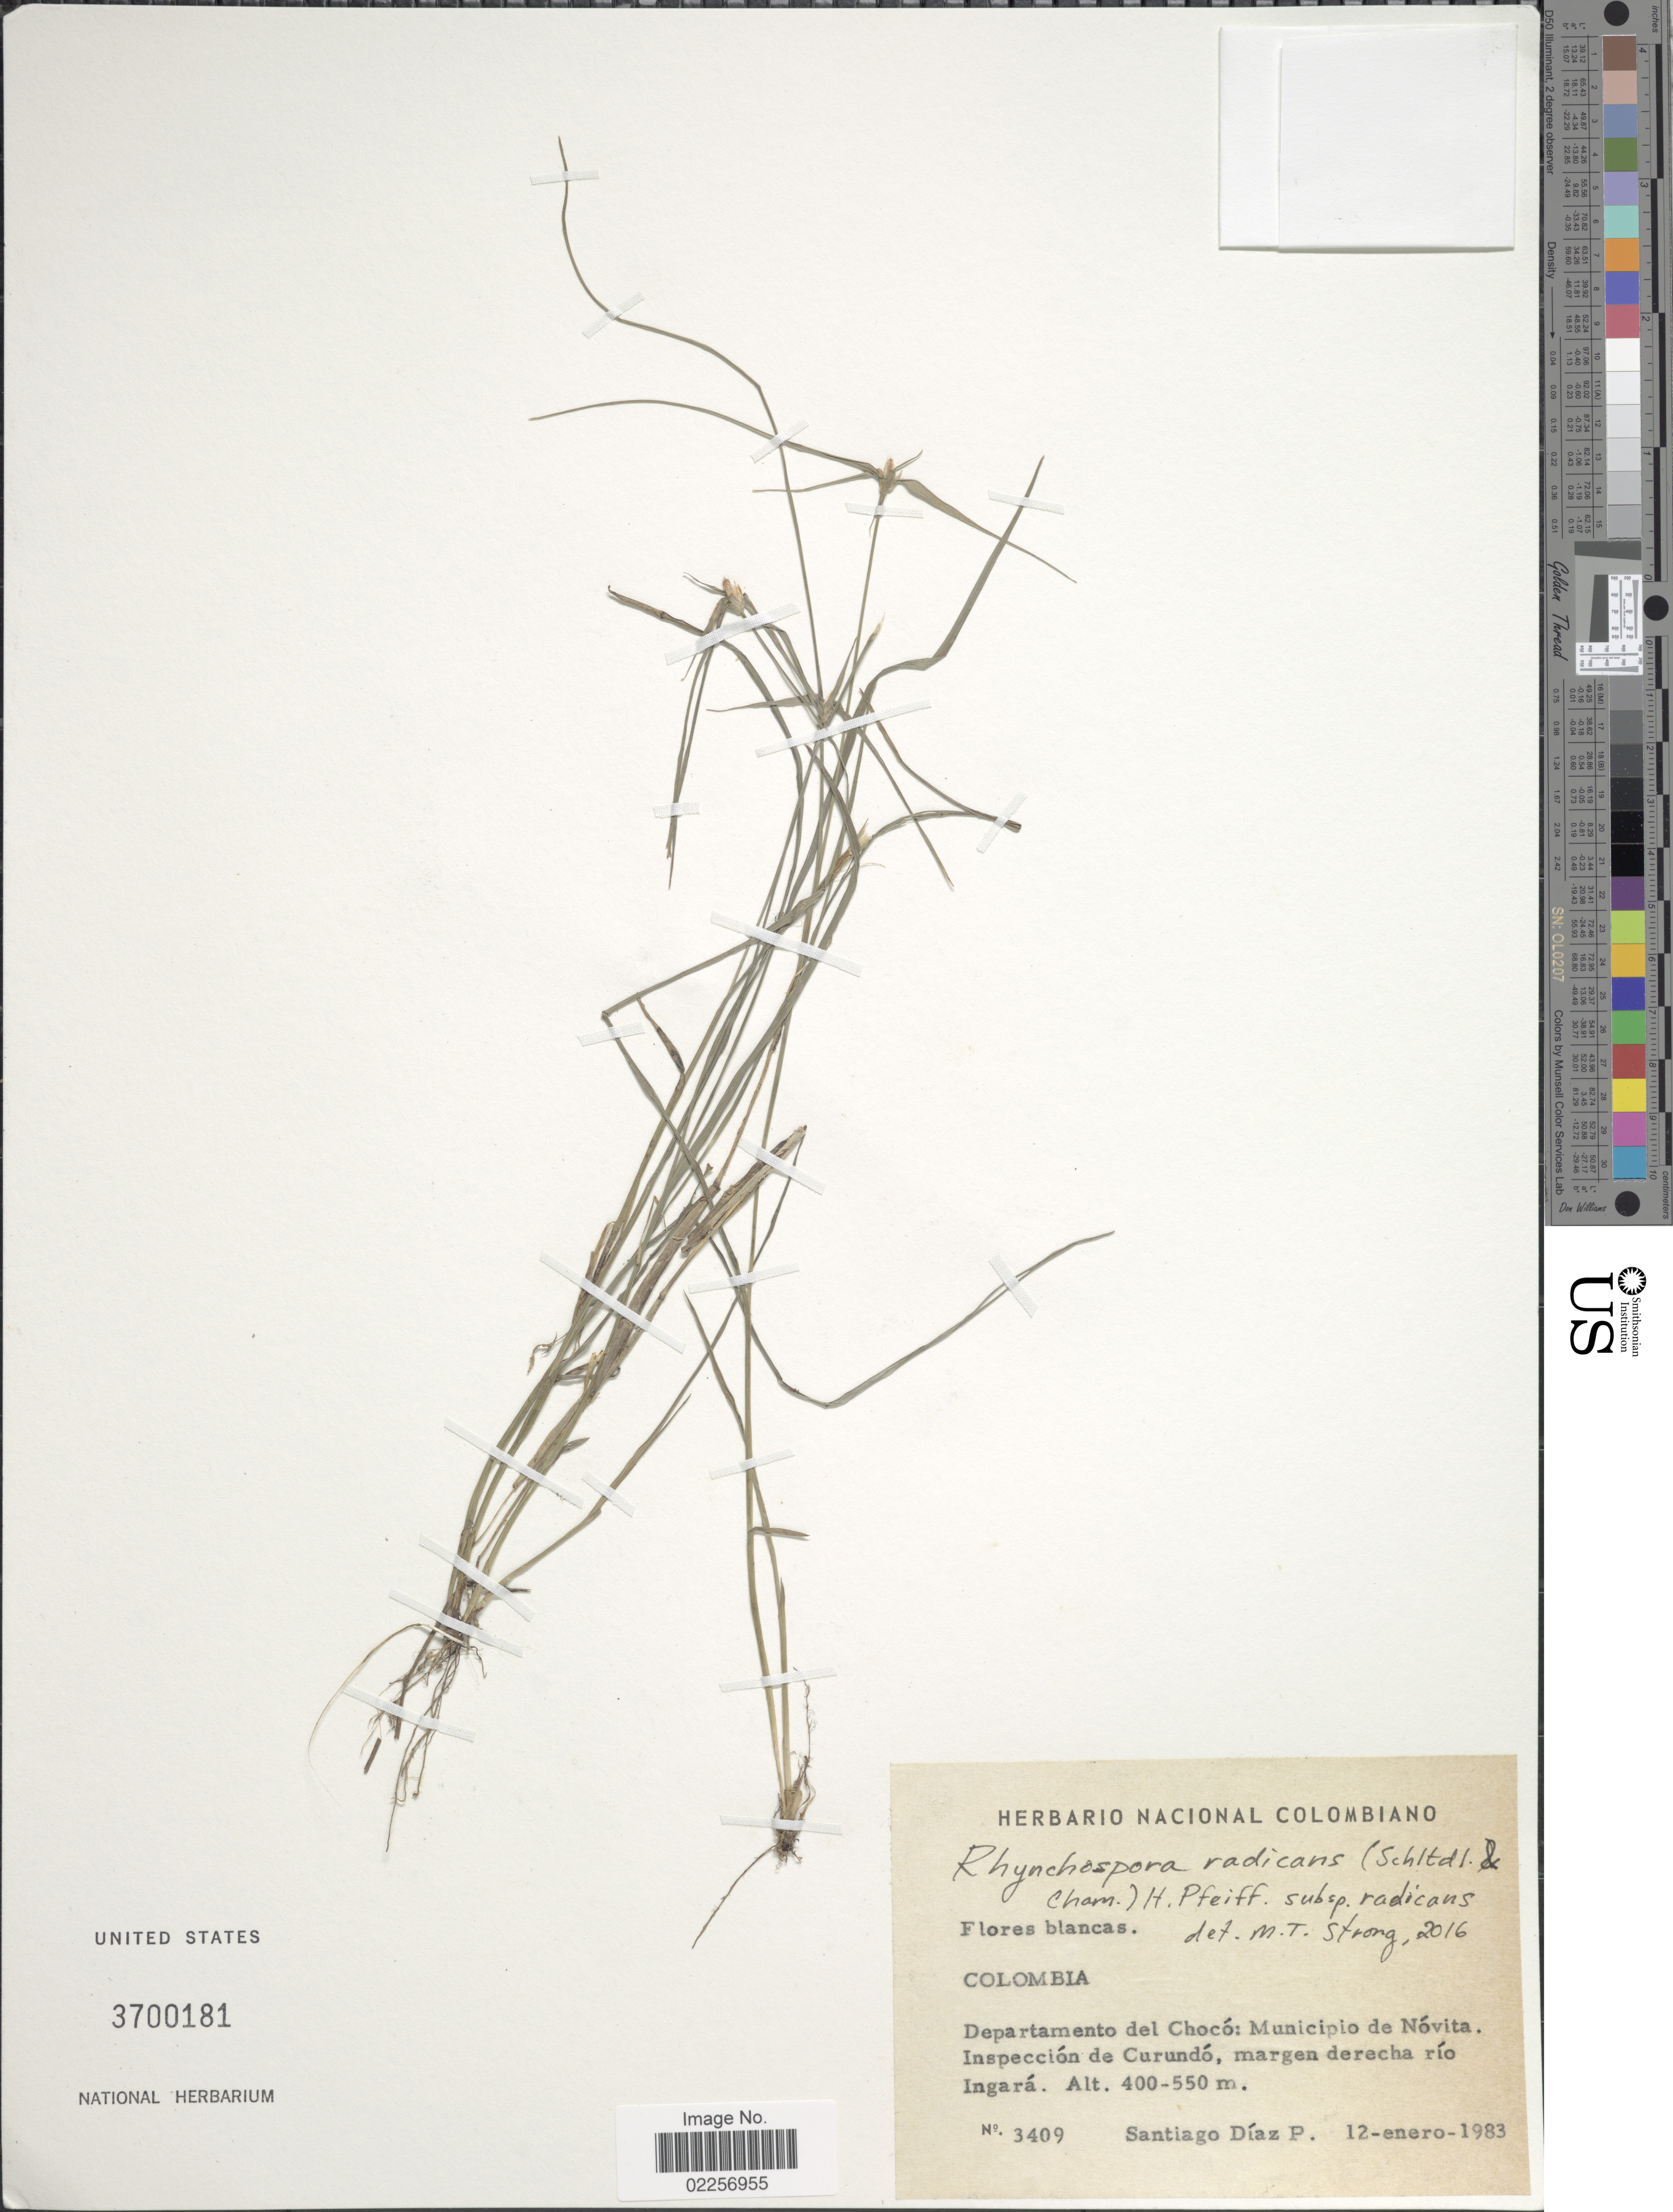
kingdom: Plantae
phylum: Tracheophyta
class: Liliopsida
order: Poales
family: Cyperaceae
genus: Rhynchospora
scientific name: Rhynchospora radicans subsp. radicans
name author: (Schltdl. & Cham.) H. Pfeiff.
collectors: S. Díaz Píedrahíta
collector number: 3409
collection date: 1983-01-12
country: Colombia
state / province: Chocó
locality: Municipio de Novita. Inspeccion de Curundo, margen derecha rio Ingara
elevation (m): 400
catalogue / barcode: US 3700181